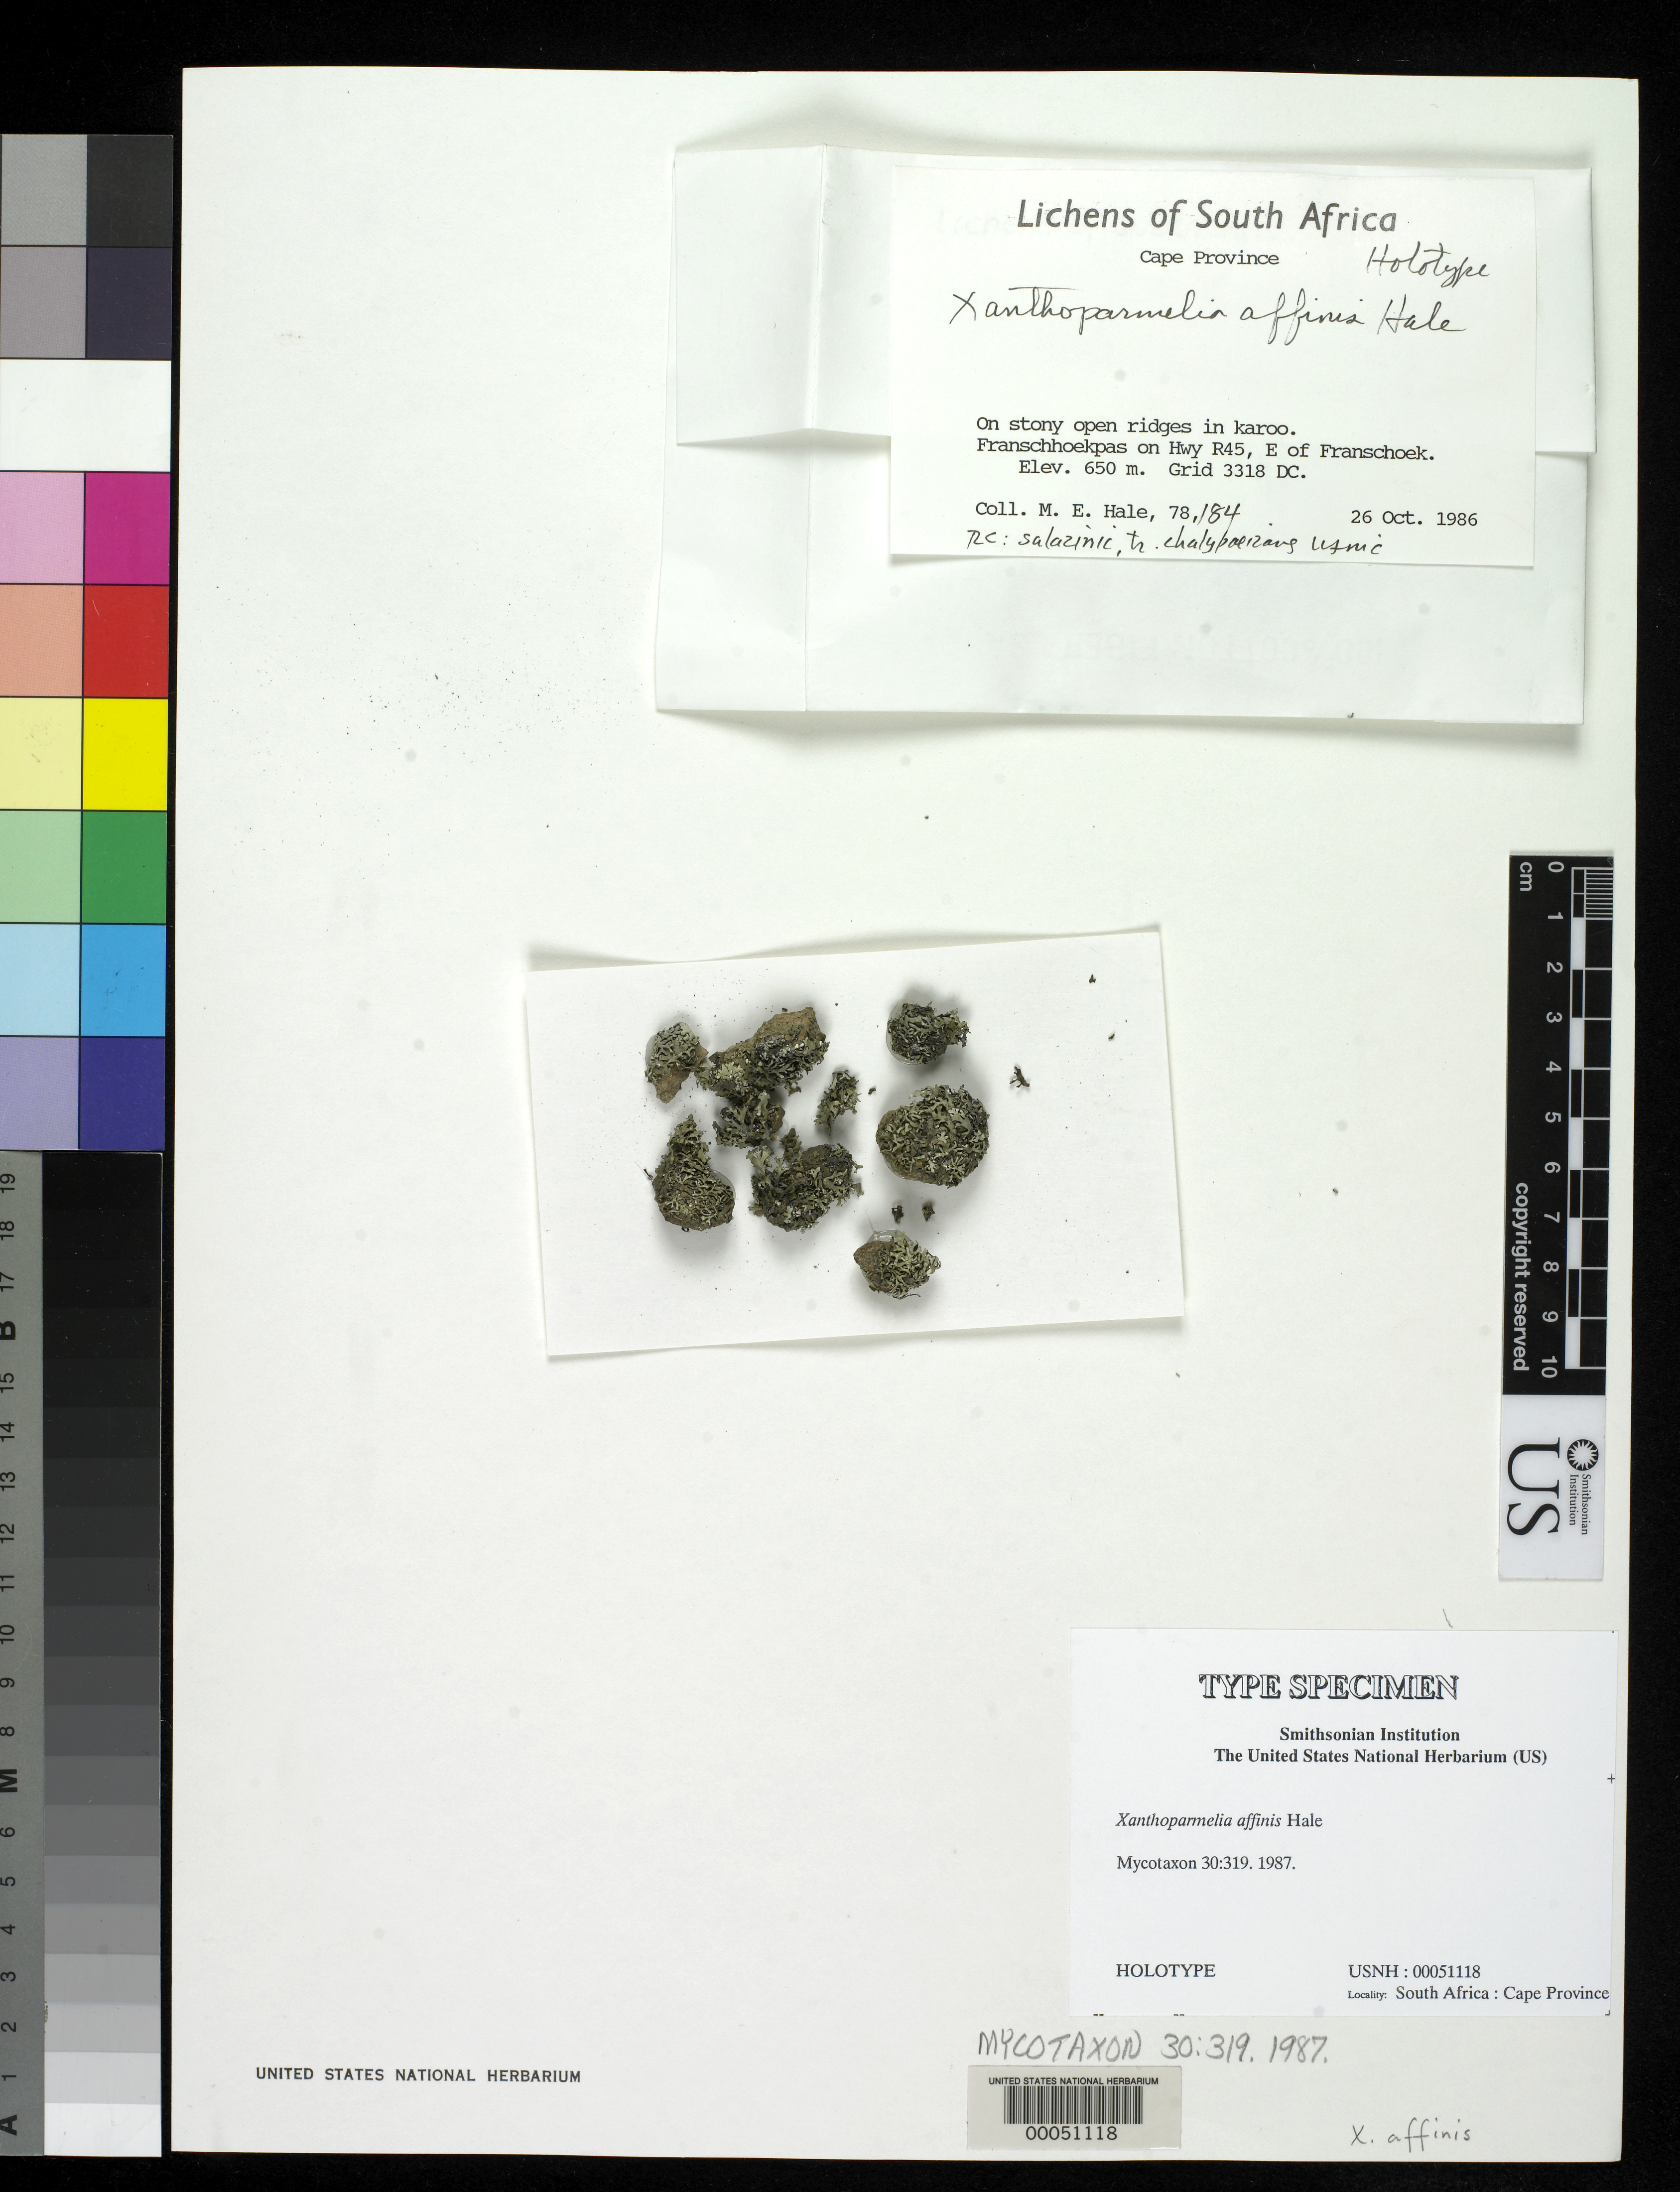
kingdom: Fungi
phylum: Ascomycota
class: Lecanoromycetes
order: Lecanorales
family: Parmeliaceae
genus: Xanthoparmelia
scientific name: Xanthoparmelia affinis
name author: Hale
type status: Holotype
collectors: M. Hale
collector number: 78184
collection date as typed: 26 Oct 1986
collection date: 1986-10-26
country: South Africa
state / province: Western Cape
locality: Franschoek Pass on Hwy R45, E of Franschoek, on stony open ridges in Karoo.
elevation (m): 650